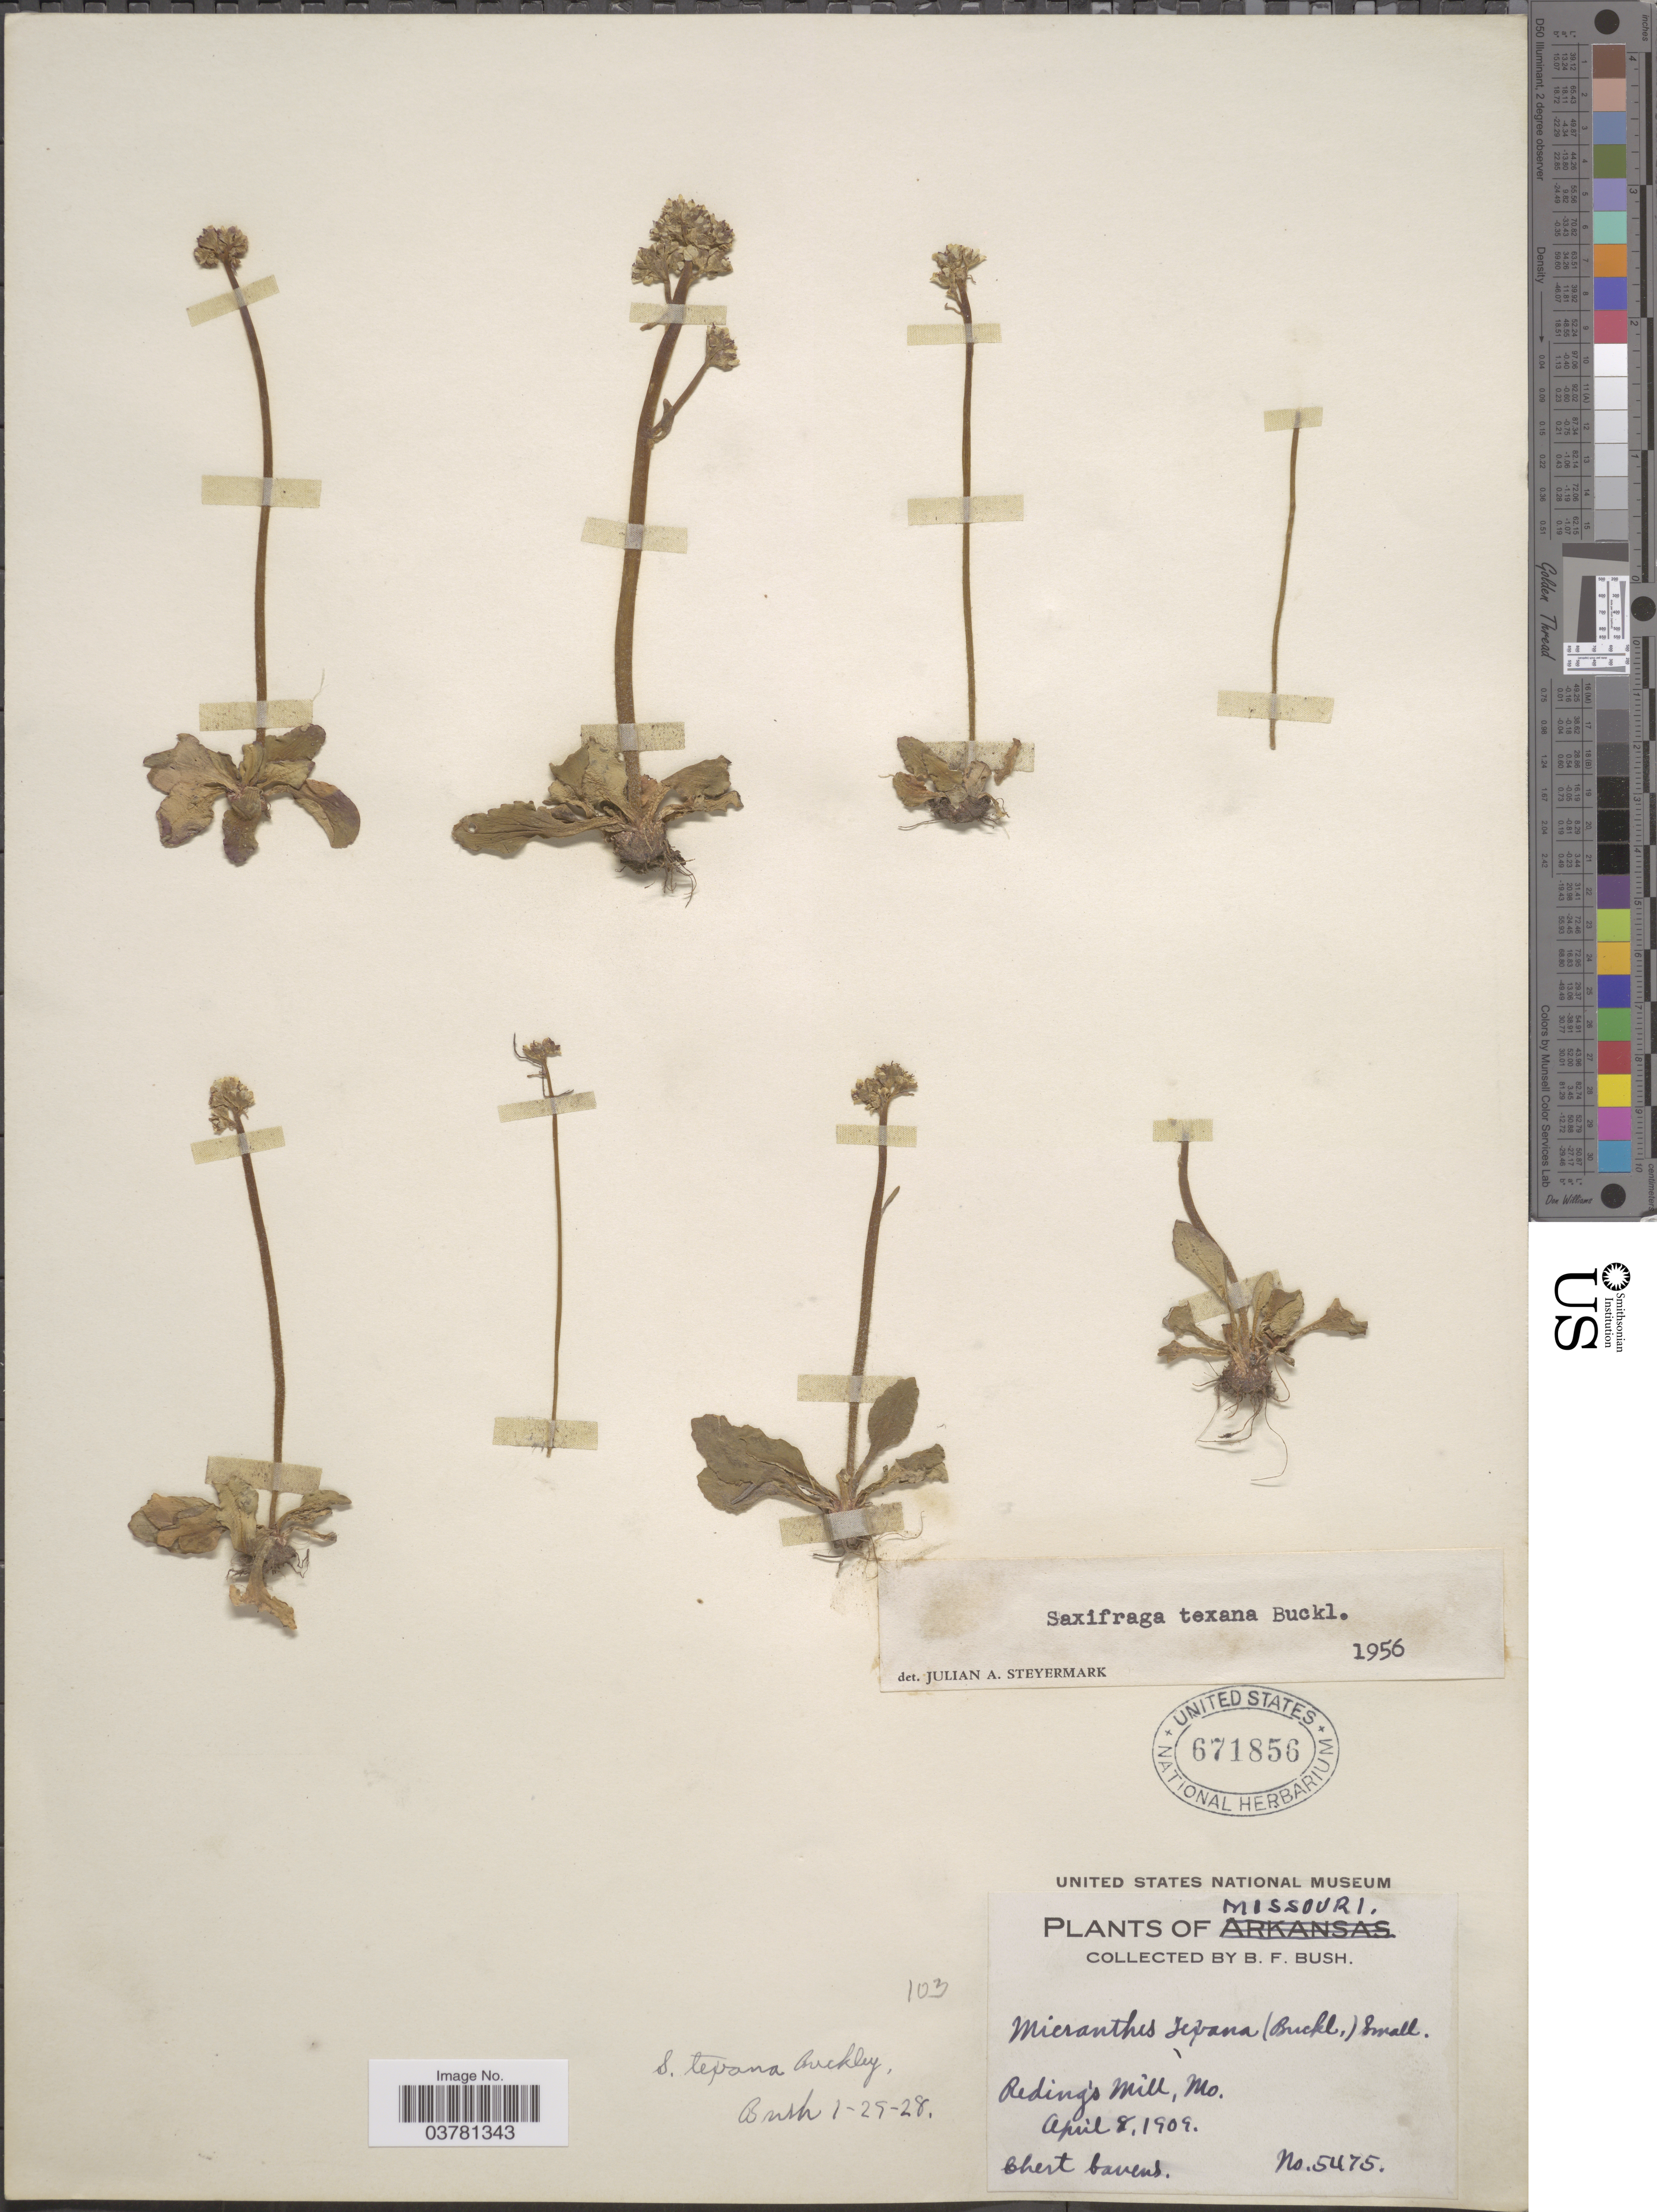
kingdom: Plantae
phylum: Tracheophyta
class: Magnoliopsida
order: Saxifragales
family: Saxifragaceae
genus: Micranthes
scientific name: Micranthes texana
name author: (Buckley) Small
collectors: B. F. Bush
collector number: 5475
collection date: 1909-04-08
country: United States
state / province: Missouri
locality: Reding's Mill.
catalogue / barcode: US 671856